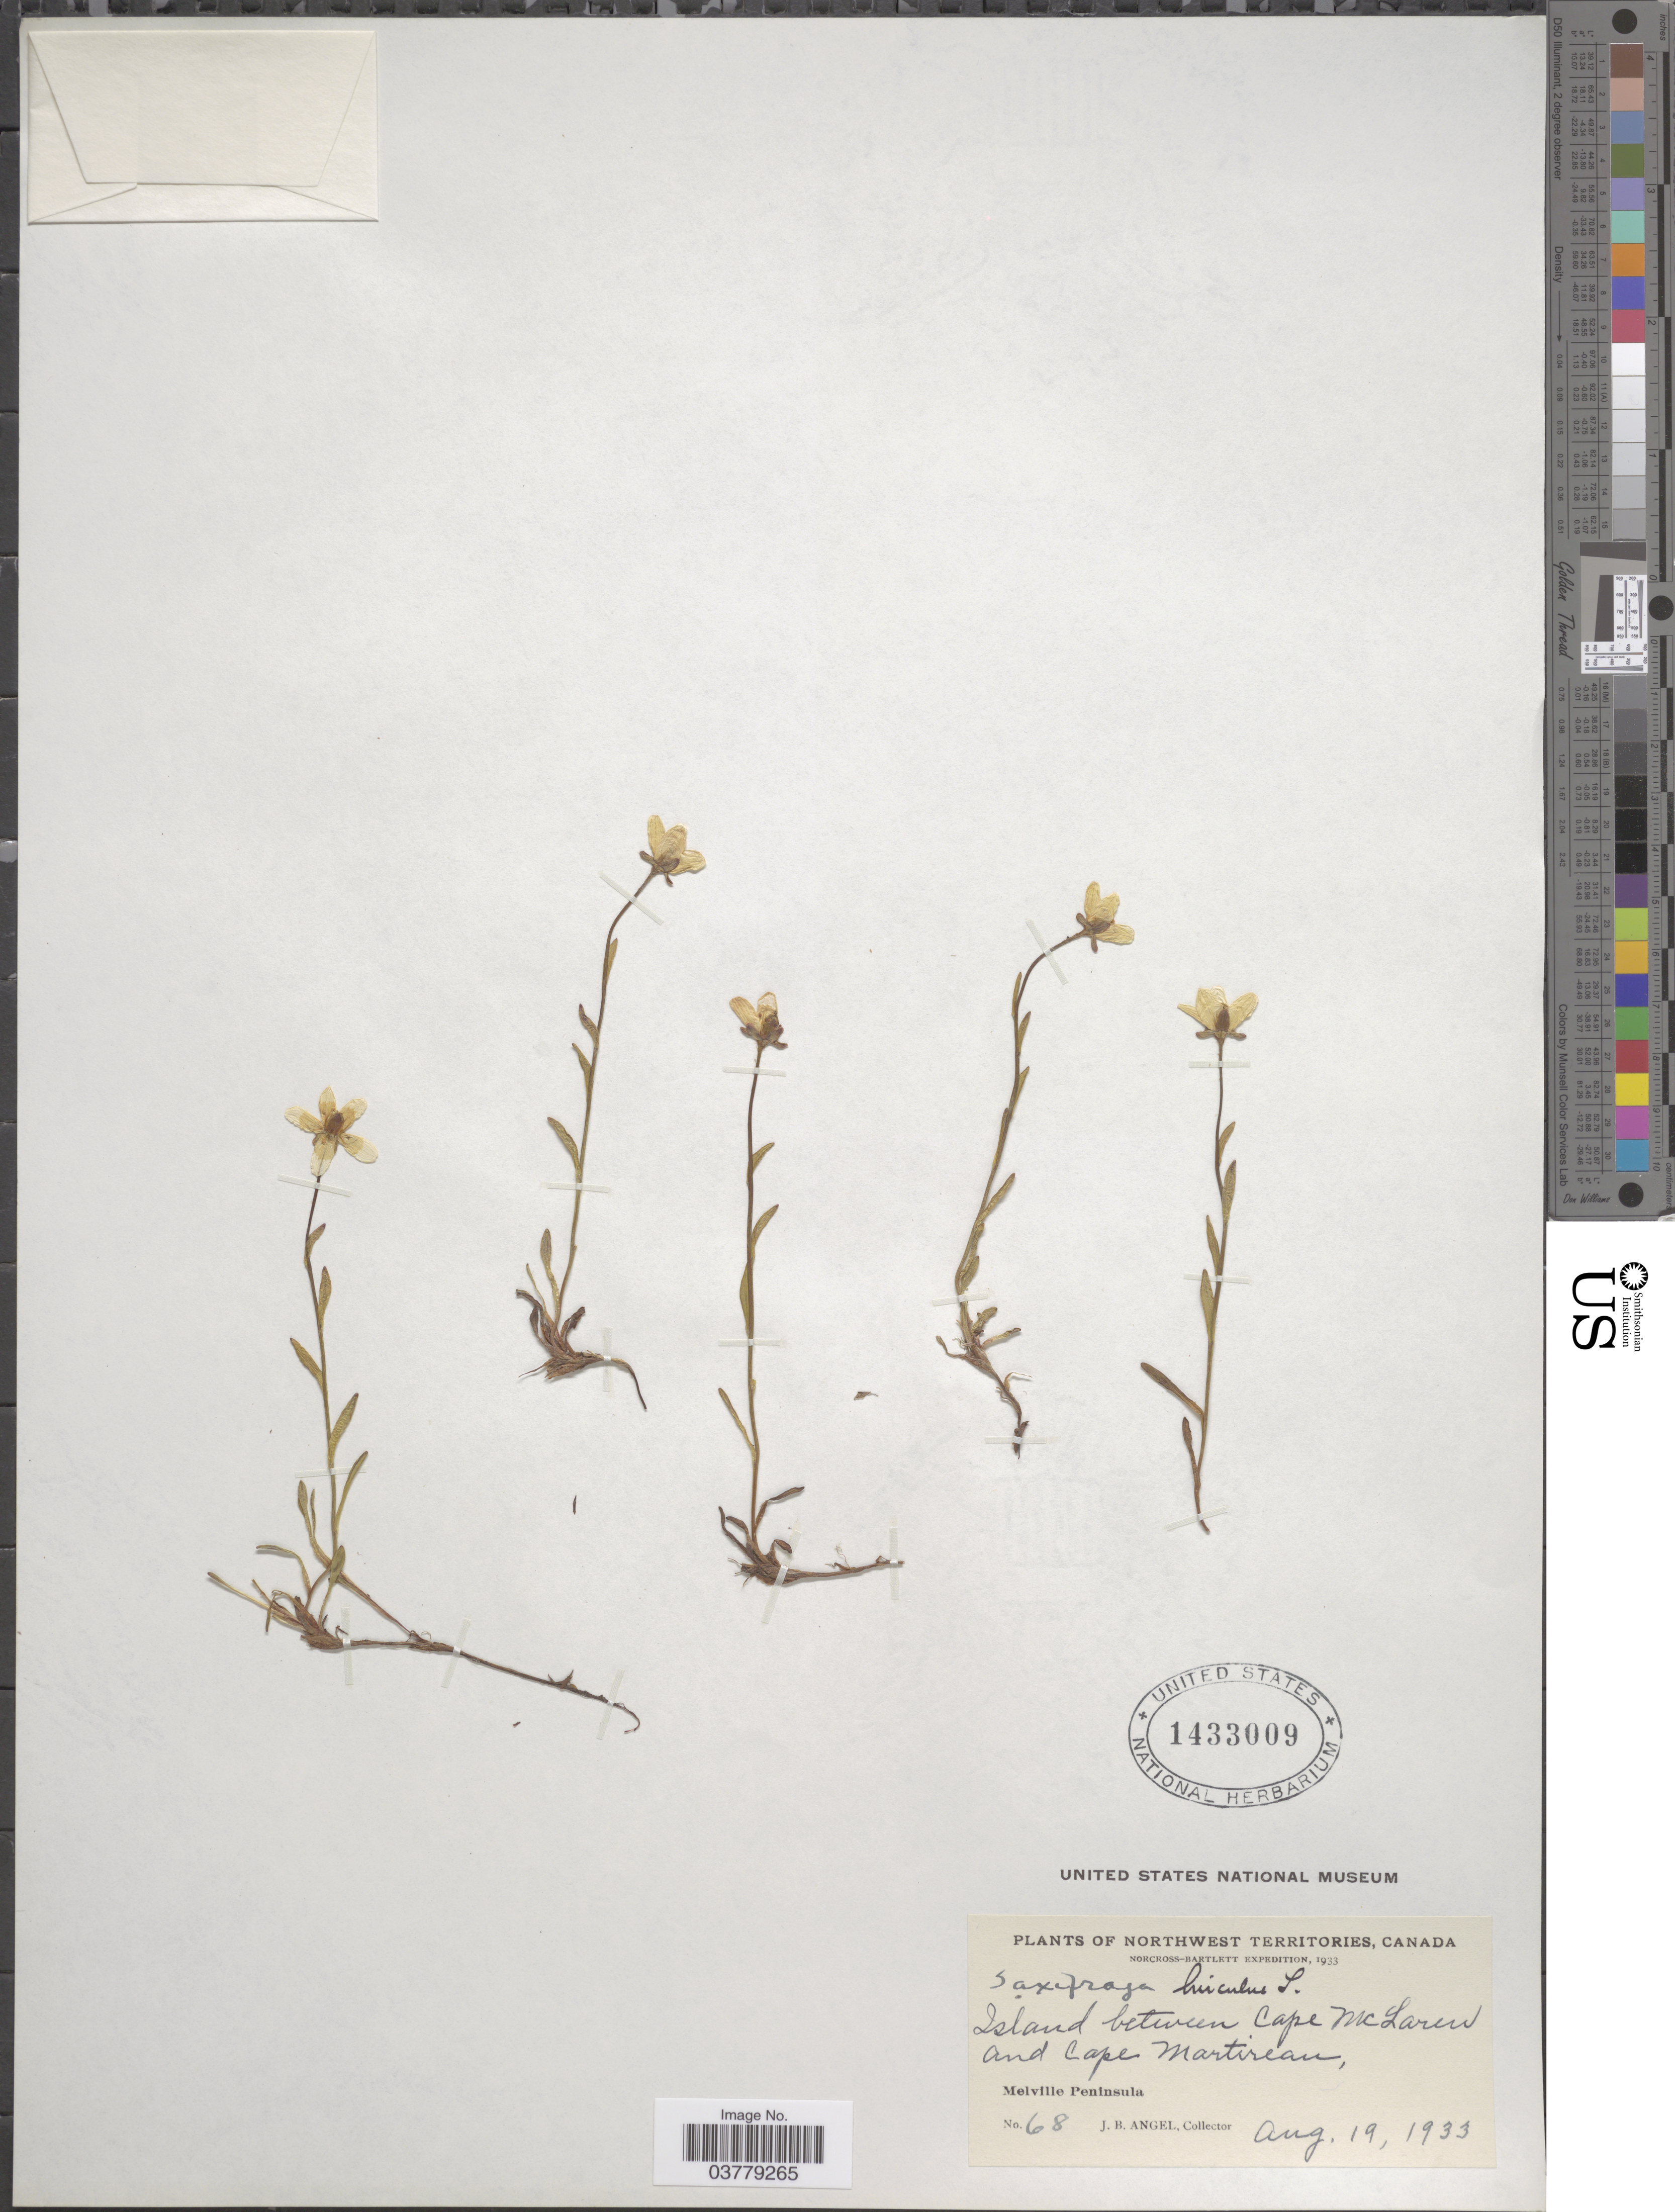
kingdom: Plantae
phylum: Tracheophyta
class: Magnoliopsida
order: Saxifragales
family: Saxifragaceae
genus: Saxifraga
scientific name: Saxifraga hirculus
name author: L.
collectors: J. Angel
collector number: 68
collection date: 1933-08-19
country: Canada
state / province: Northwest Territories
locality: Island between Cape McLaren and Cape Martirean. Melville Peninsula.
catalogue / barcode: US 1433009